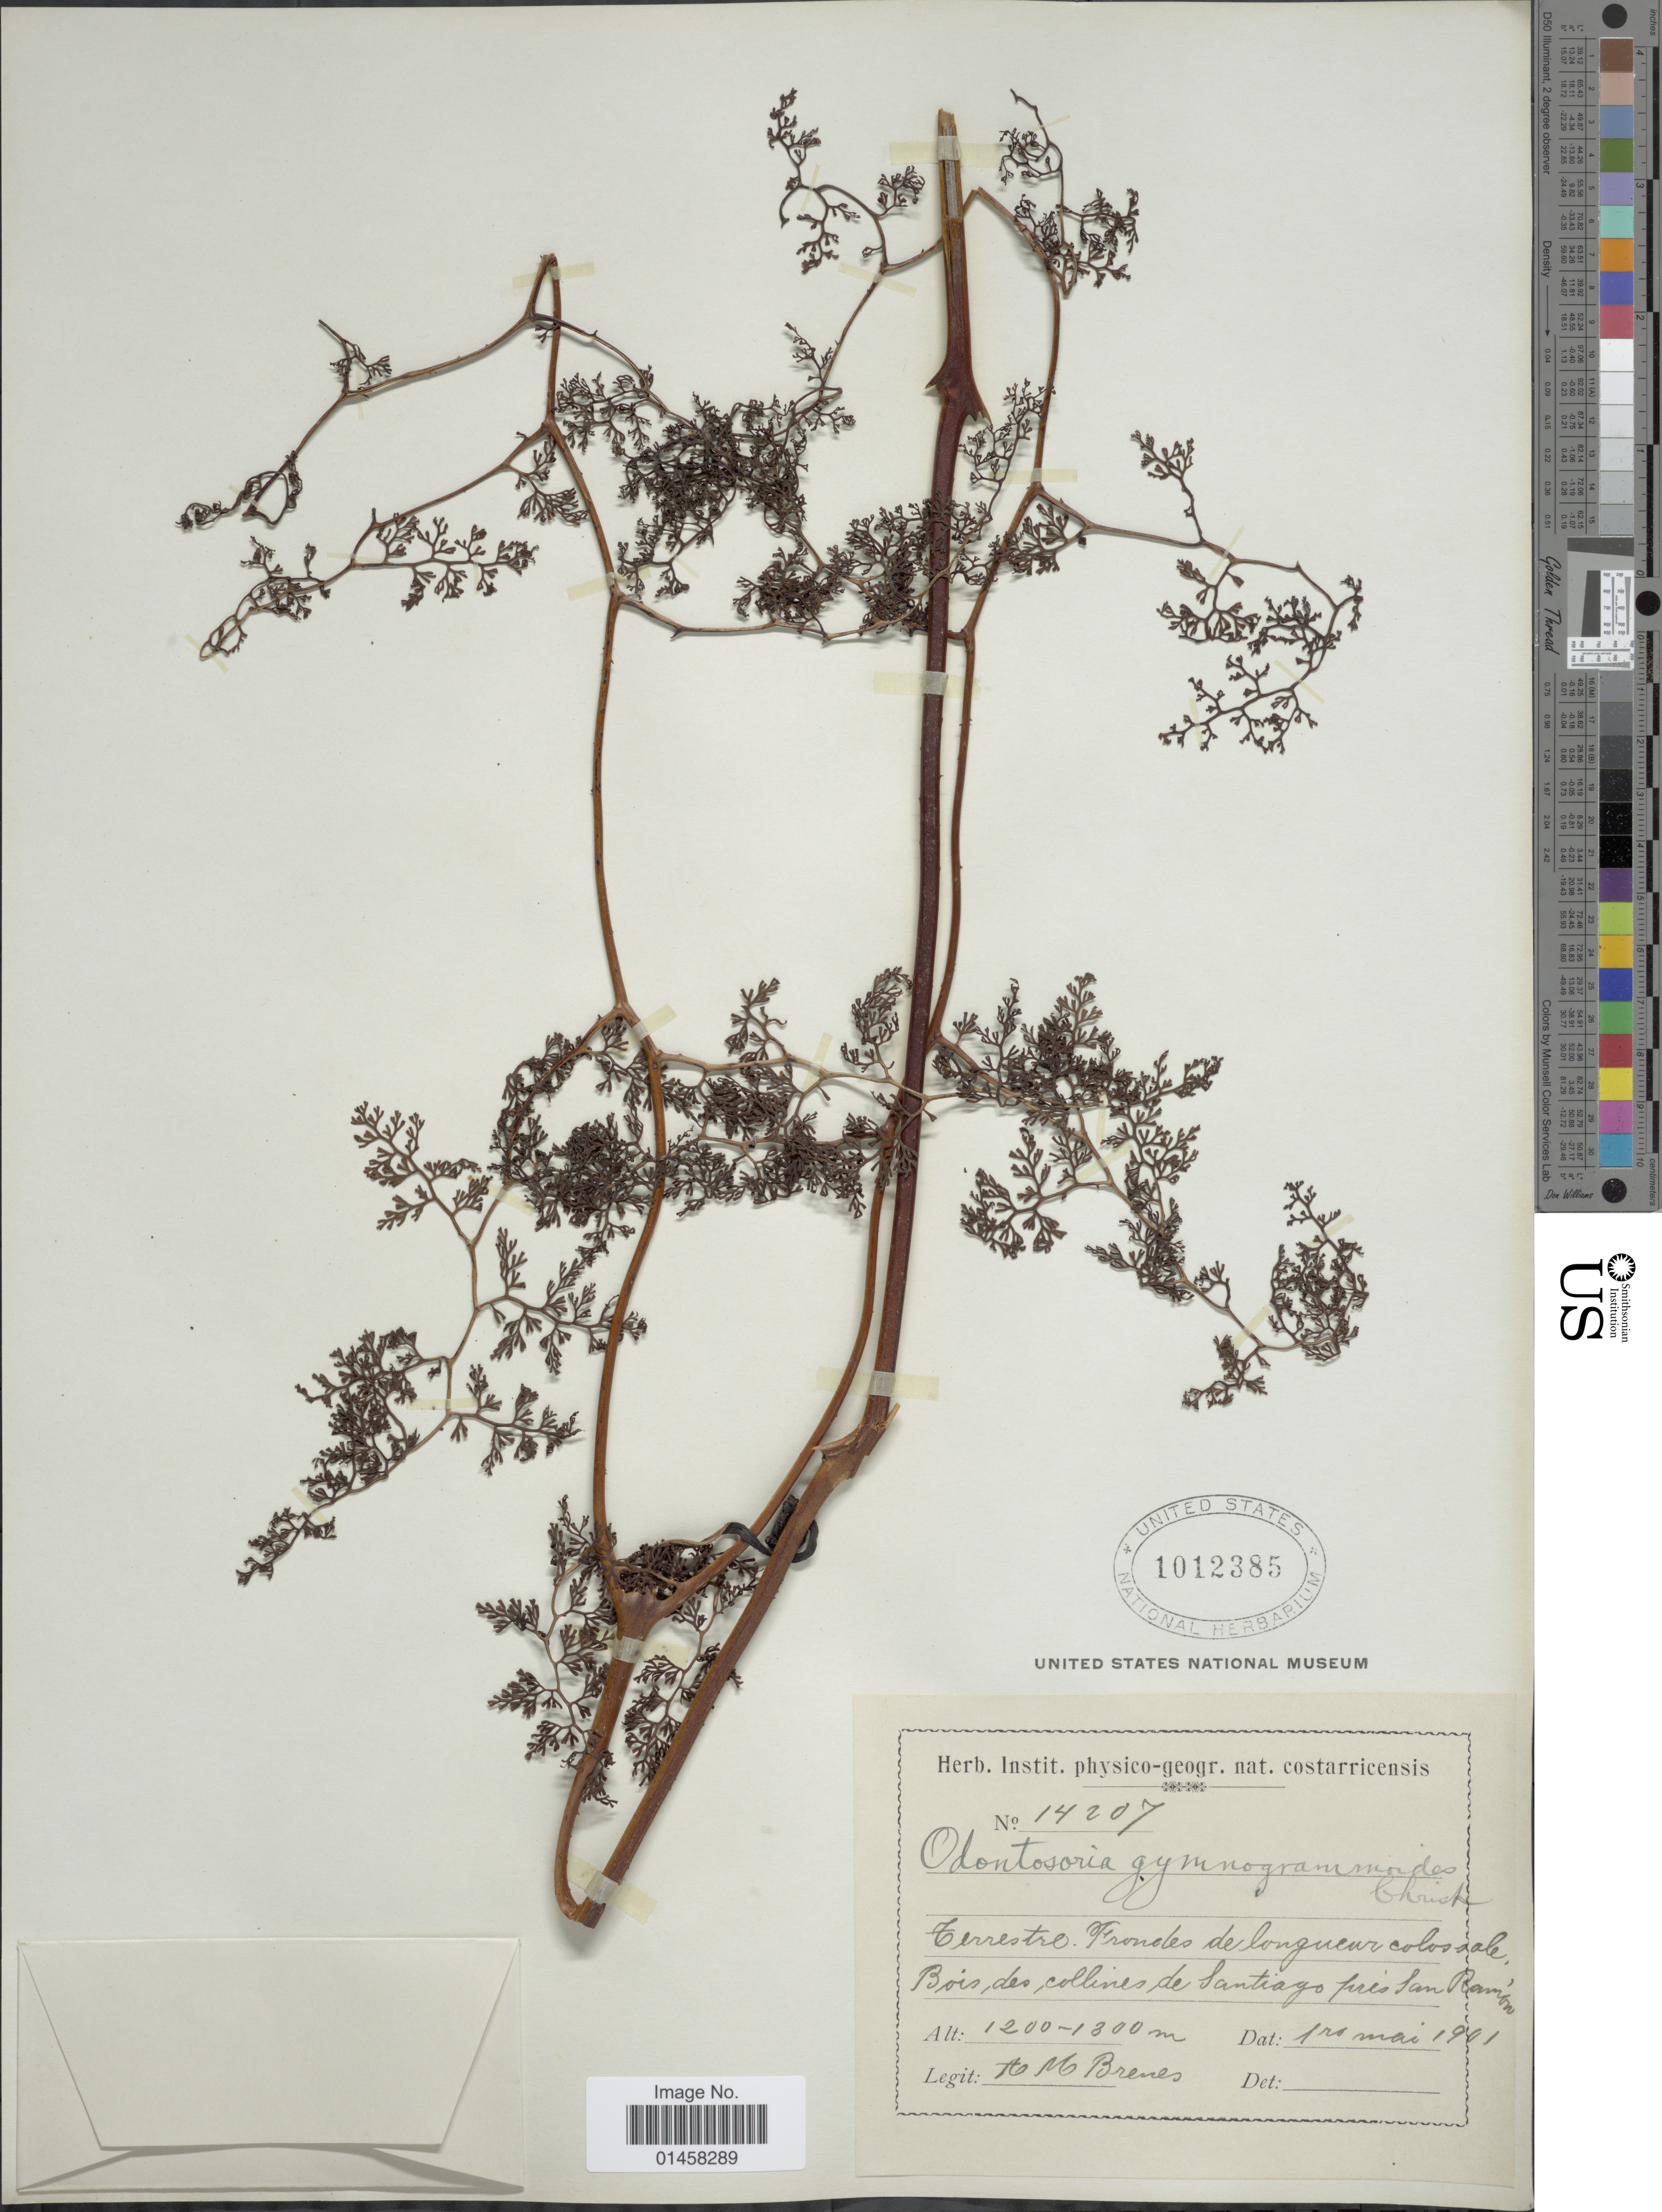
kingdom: Plantae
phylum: Tracheophyta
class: Polypodiopsida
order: Polypodiales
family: Lindsaeaceae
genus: Odontosoria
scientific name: Odontosoria gymnogrammoides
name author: Christ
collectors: A. Brenes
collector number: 14207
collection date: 1901-05-01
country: Costa Rica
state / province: Alajuela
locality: Bois des collines de Santiago près San Ramón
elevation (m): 1200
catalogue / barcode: US 1012385